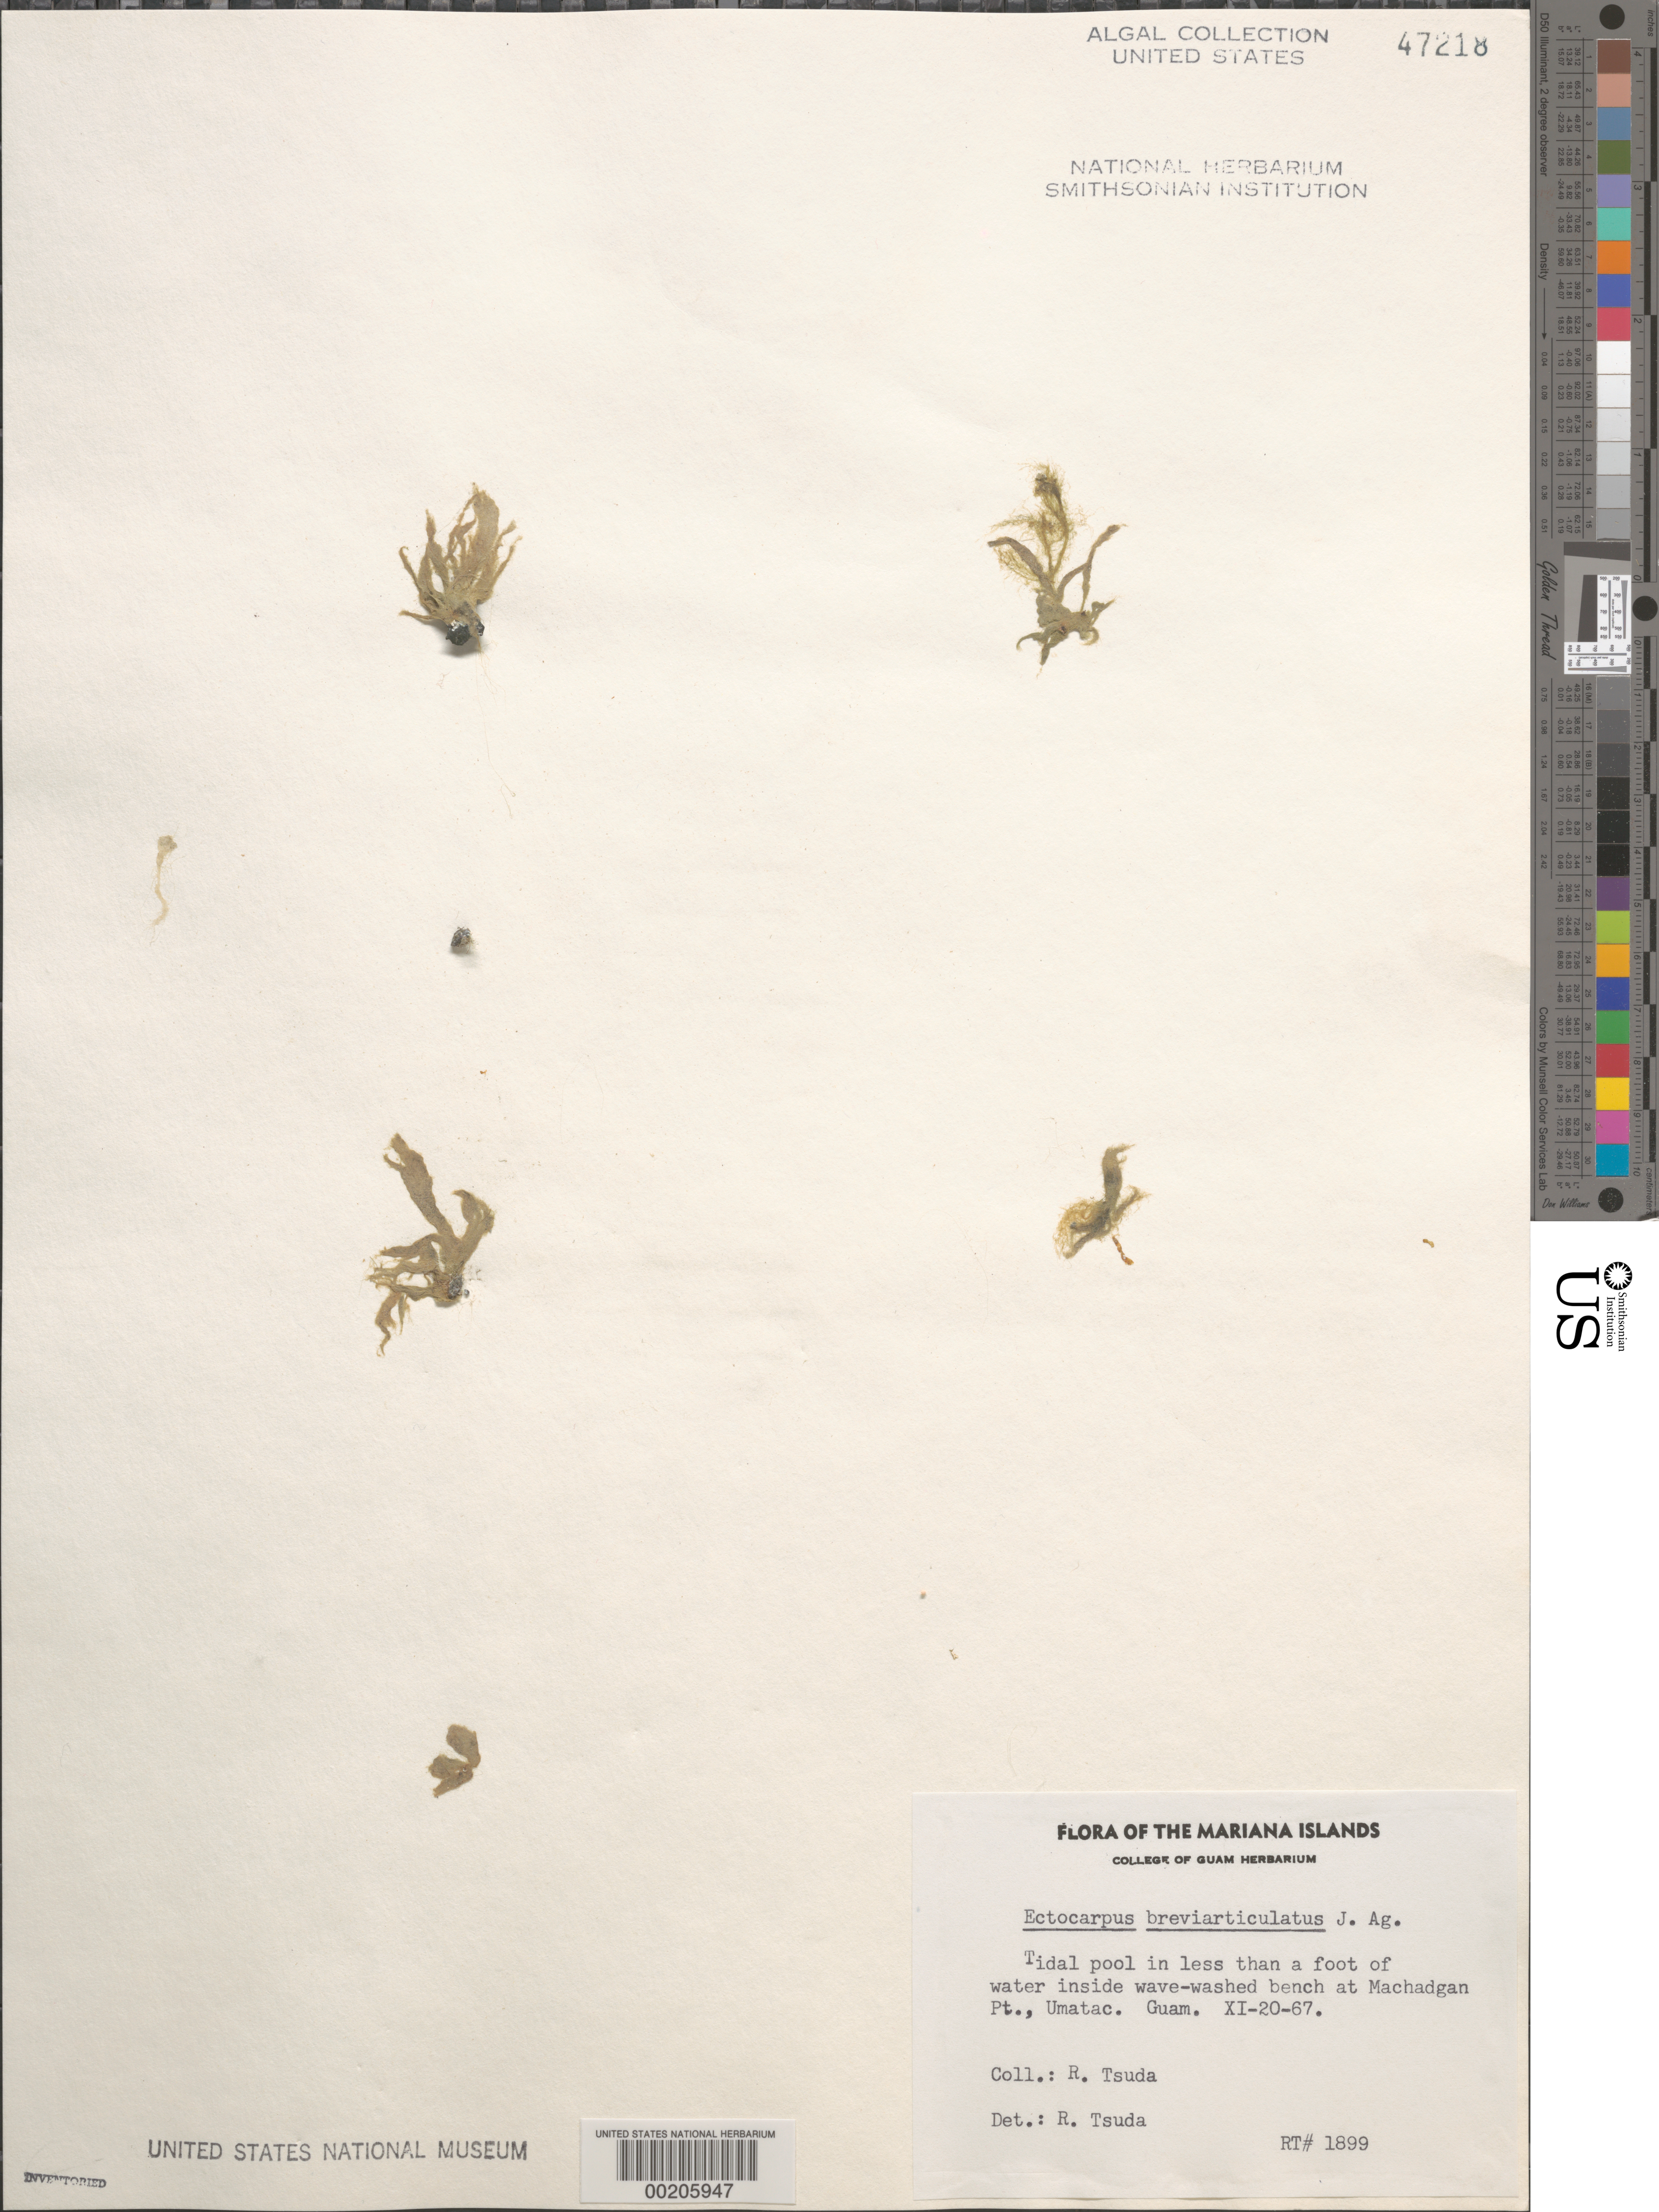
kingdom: Chromista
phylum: Ochrophyta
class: Phaeophyceae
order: Scytothamnales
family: Asteronemataceae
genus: Asteronema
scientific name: Asteronema breviarticulatum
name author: (J. Agardh) Ouriques & Bouzon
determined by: Algae name updating Project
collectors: R. Tsuda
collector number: Rt 1899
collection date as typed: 20 Nov 1967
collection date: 1967-11-20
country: Guam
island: Guam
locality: Umatac, Machadgan Point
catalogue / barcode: US 47218